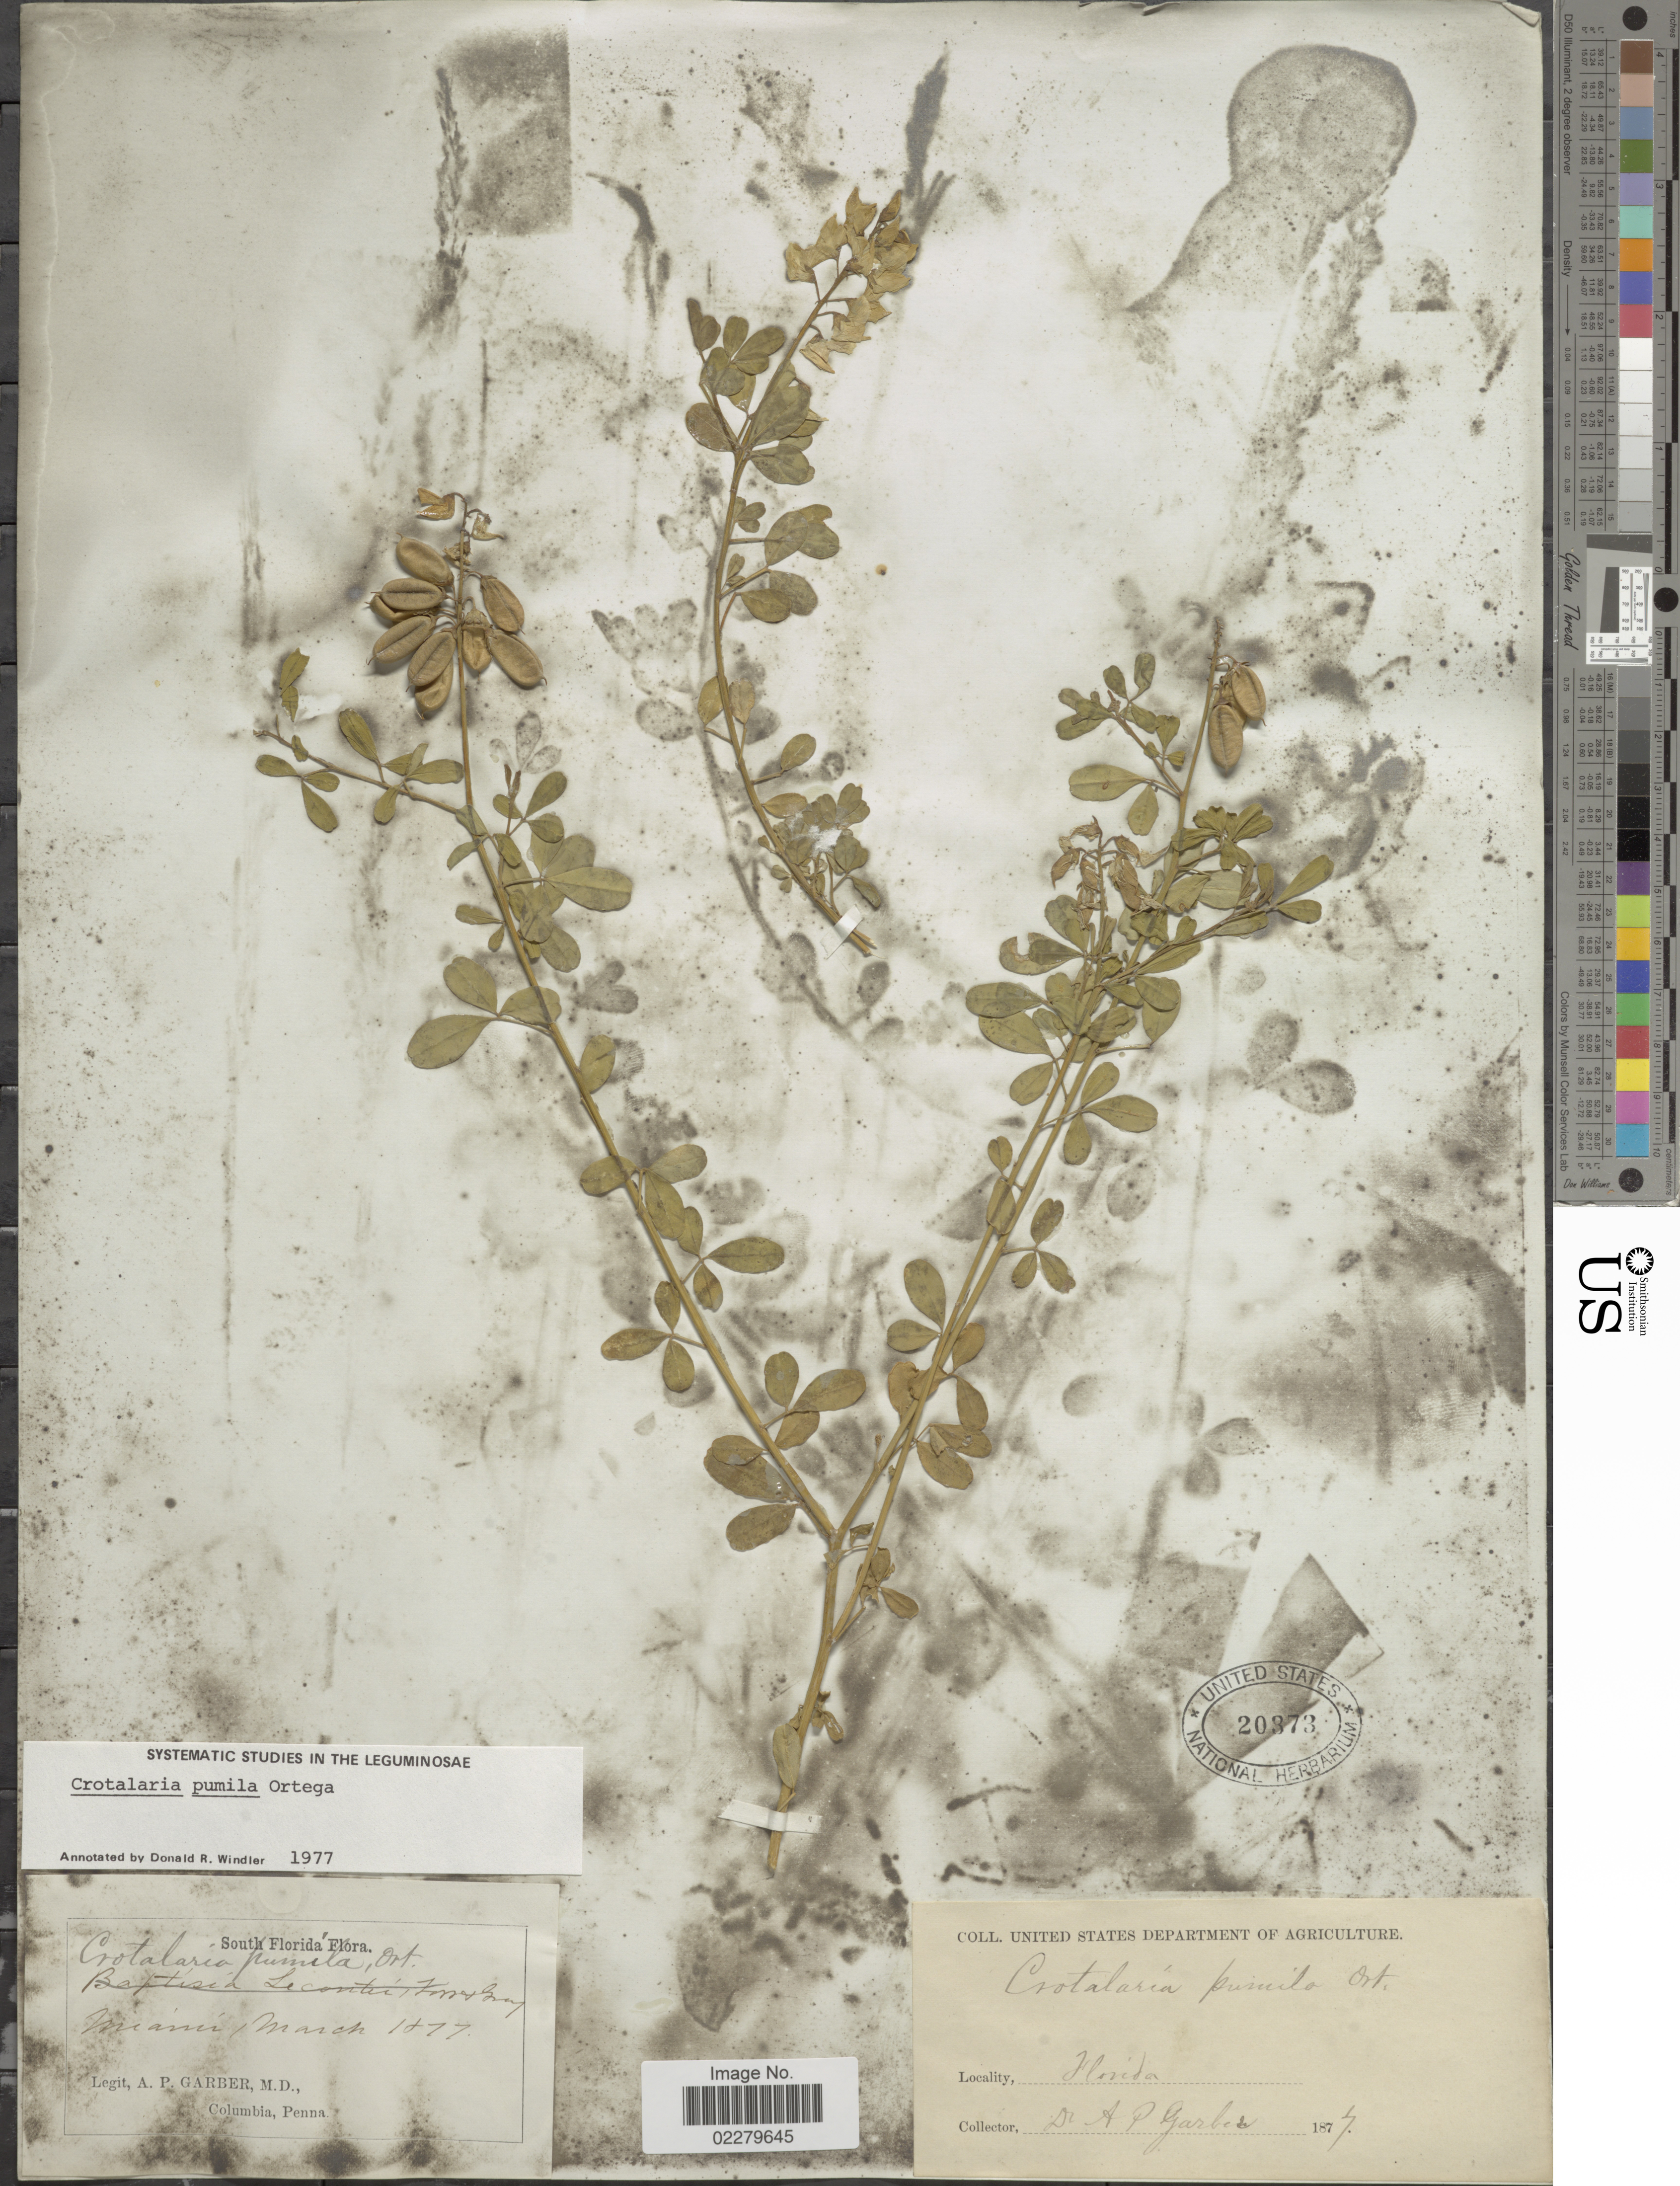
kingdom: Plantae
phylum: Tracheophyta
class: Magnoliopsida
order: Fabales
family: Fabaceae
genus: Crotalaria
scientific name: Crotalaria pumila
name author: Ortega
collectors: A. P. Garber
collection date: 1877-03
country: United States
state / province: Florida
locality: South Florida, Miami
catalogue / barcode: US 20373